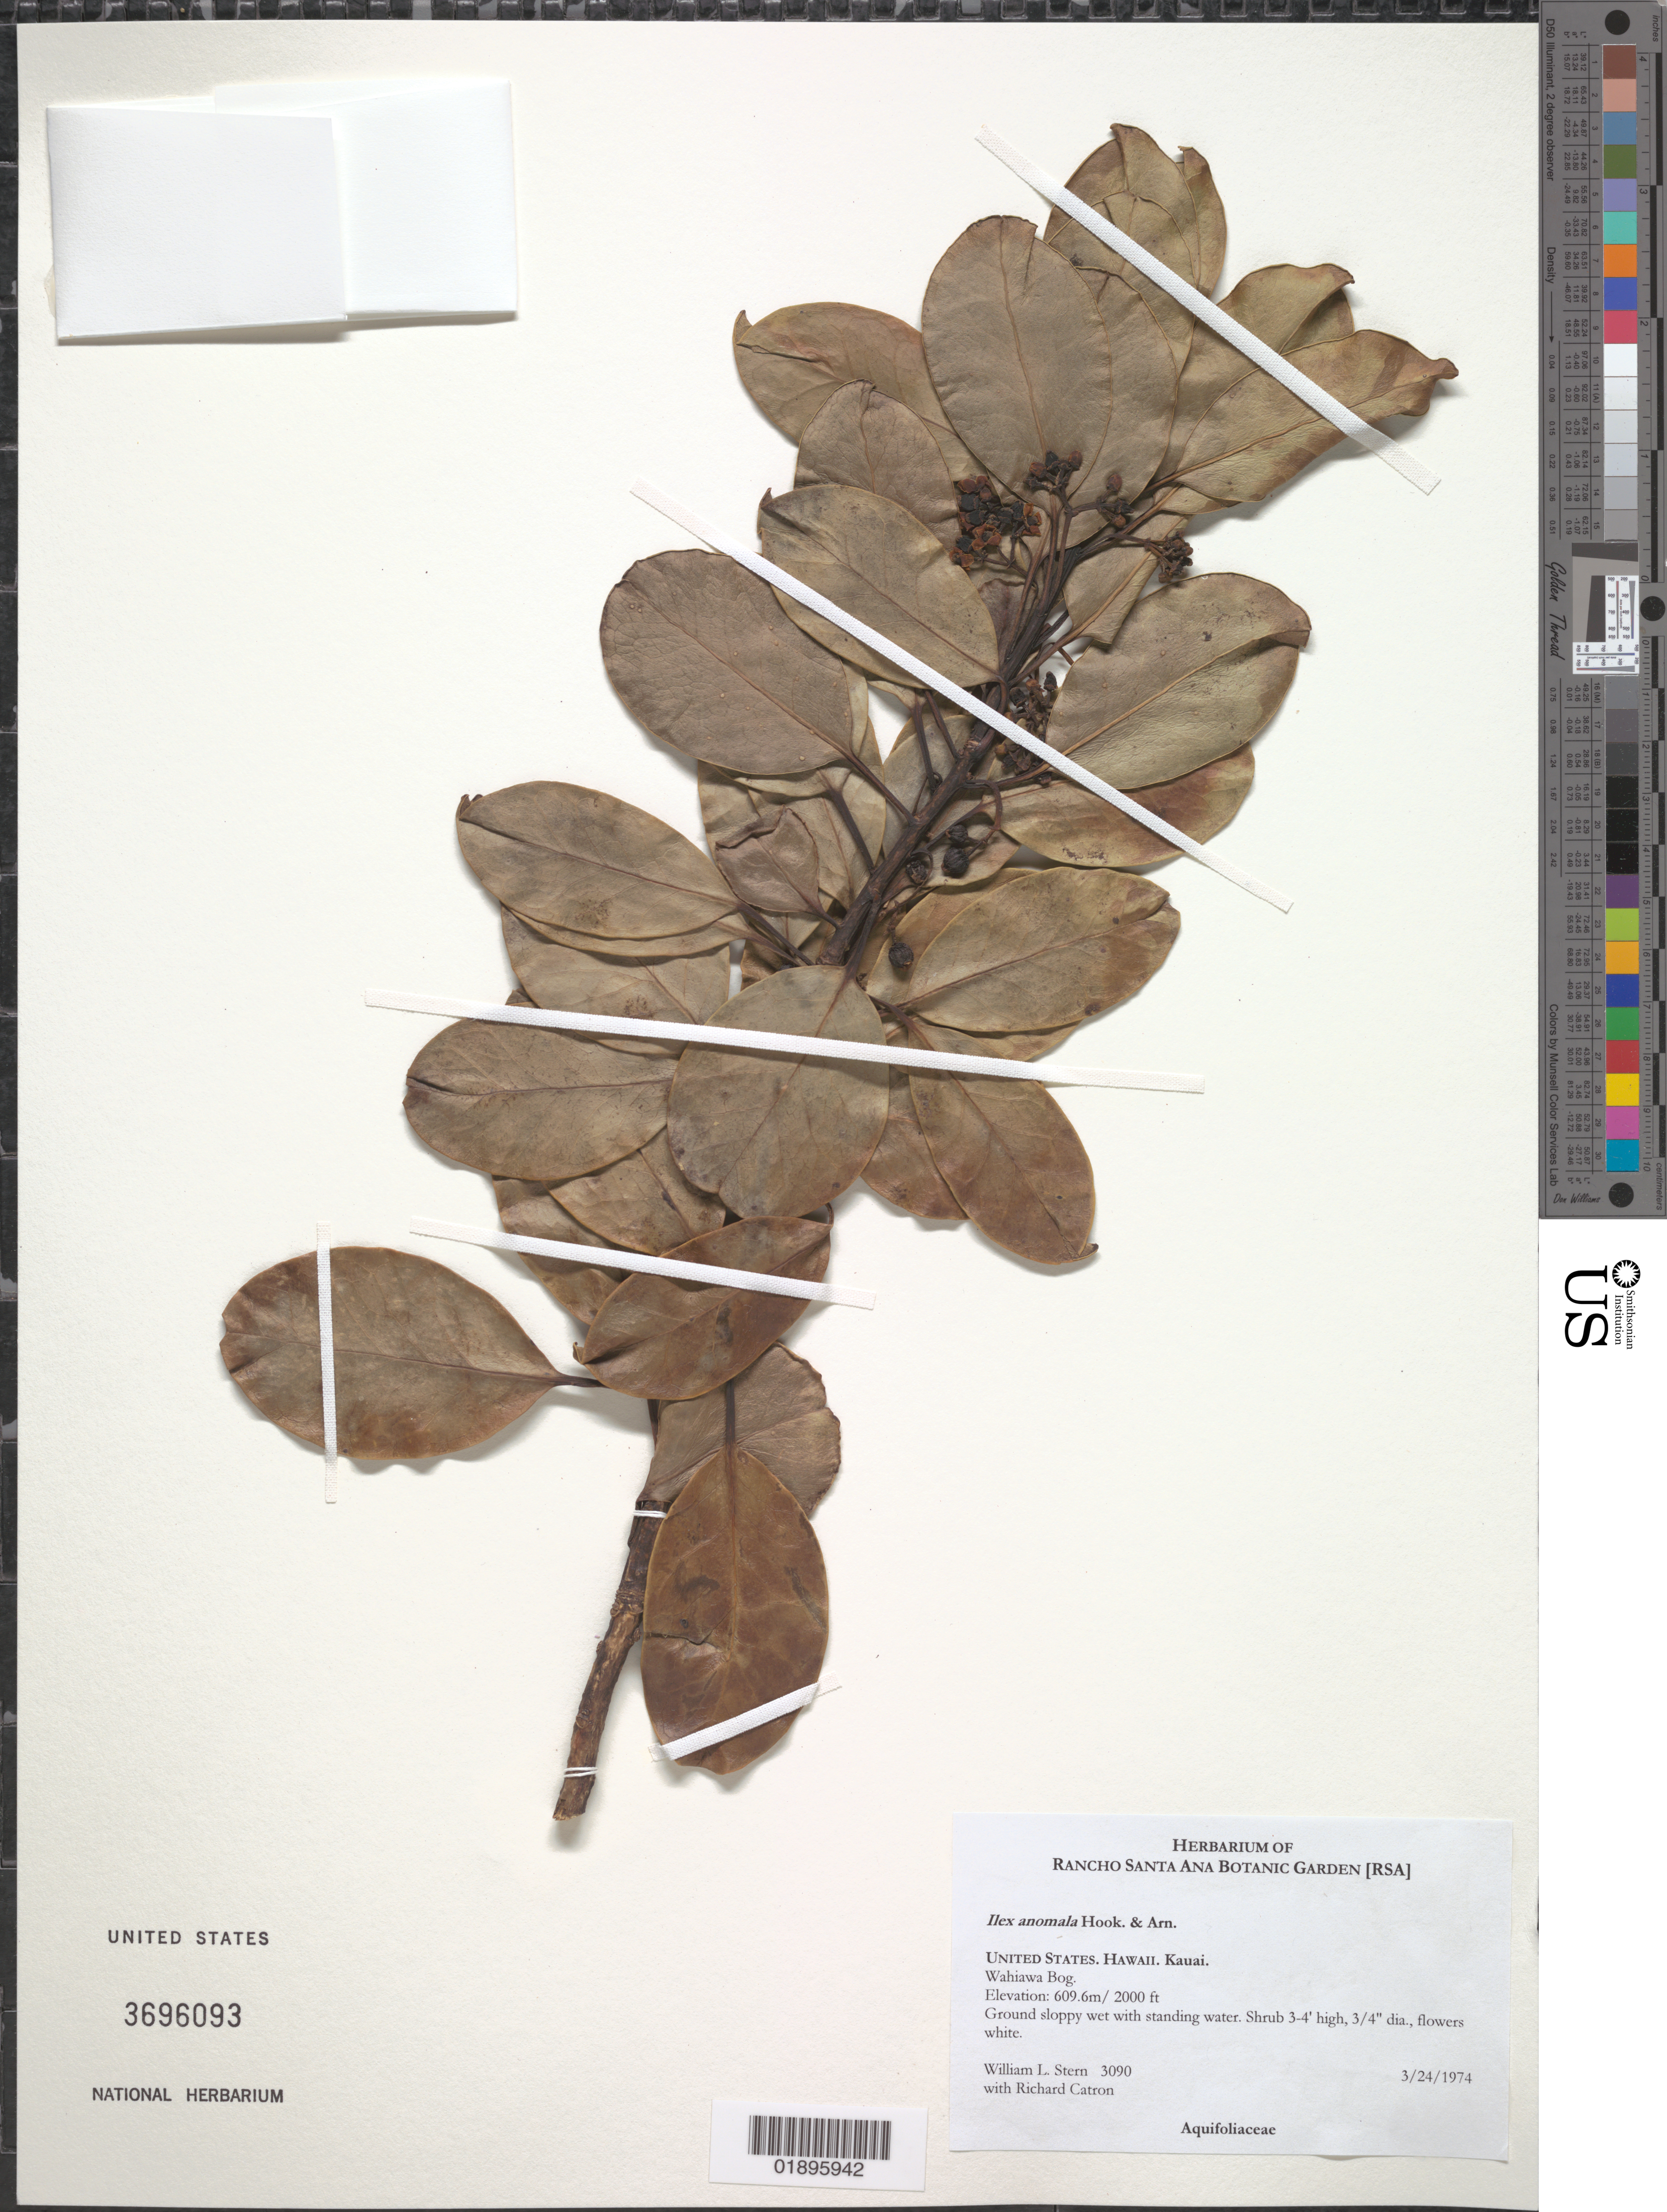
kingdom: Plantae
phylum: Tracheophyta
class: Magnoliopsida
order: Aquifoliales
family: Aquifoliaceae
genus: Ilex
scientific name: Ilex anomala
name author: Hook. & Arn.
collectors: W. L. Stern & R. Catron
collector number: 3090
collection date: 1974-03-24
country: United States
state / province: Hawaii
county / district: Kauai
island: Kaua'i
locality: Wahiawa Bog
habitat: Ground sloppy wet with standing water.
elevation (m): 610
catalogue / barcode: US 3696093